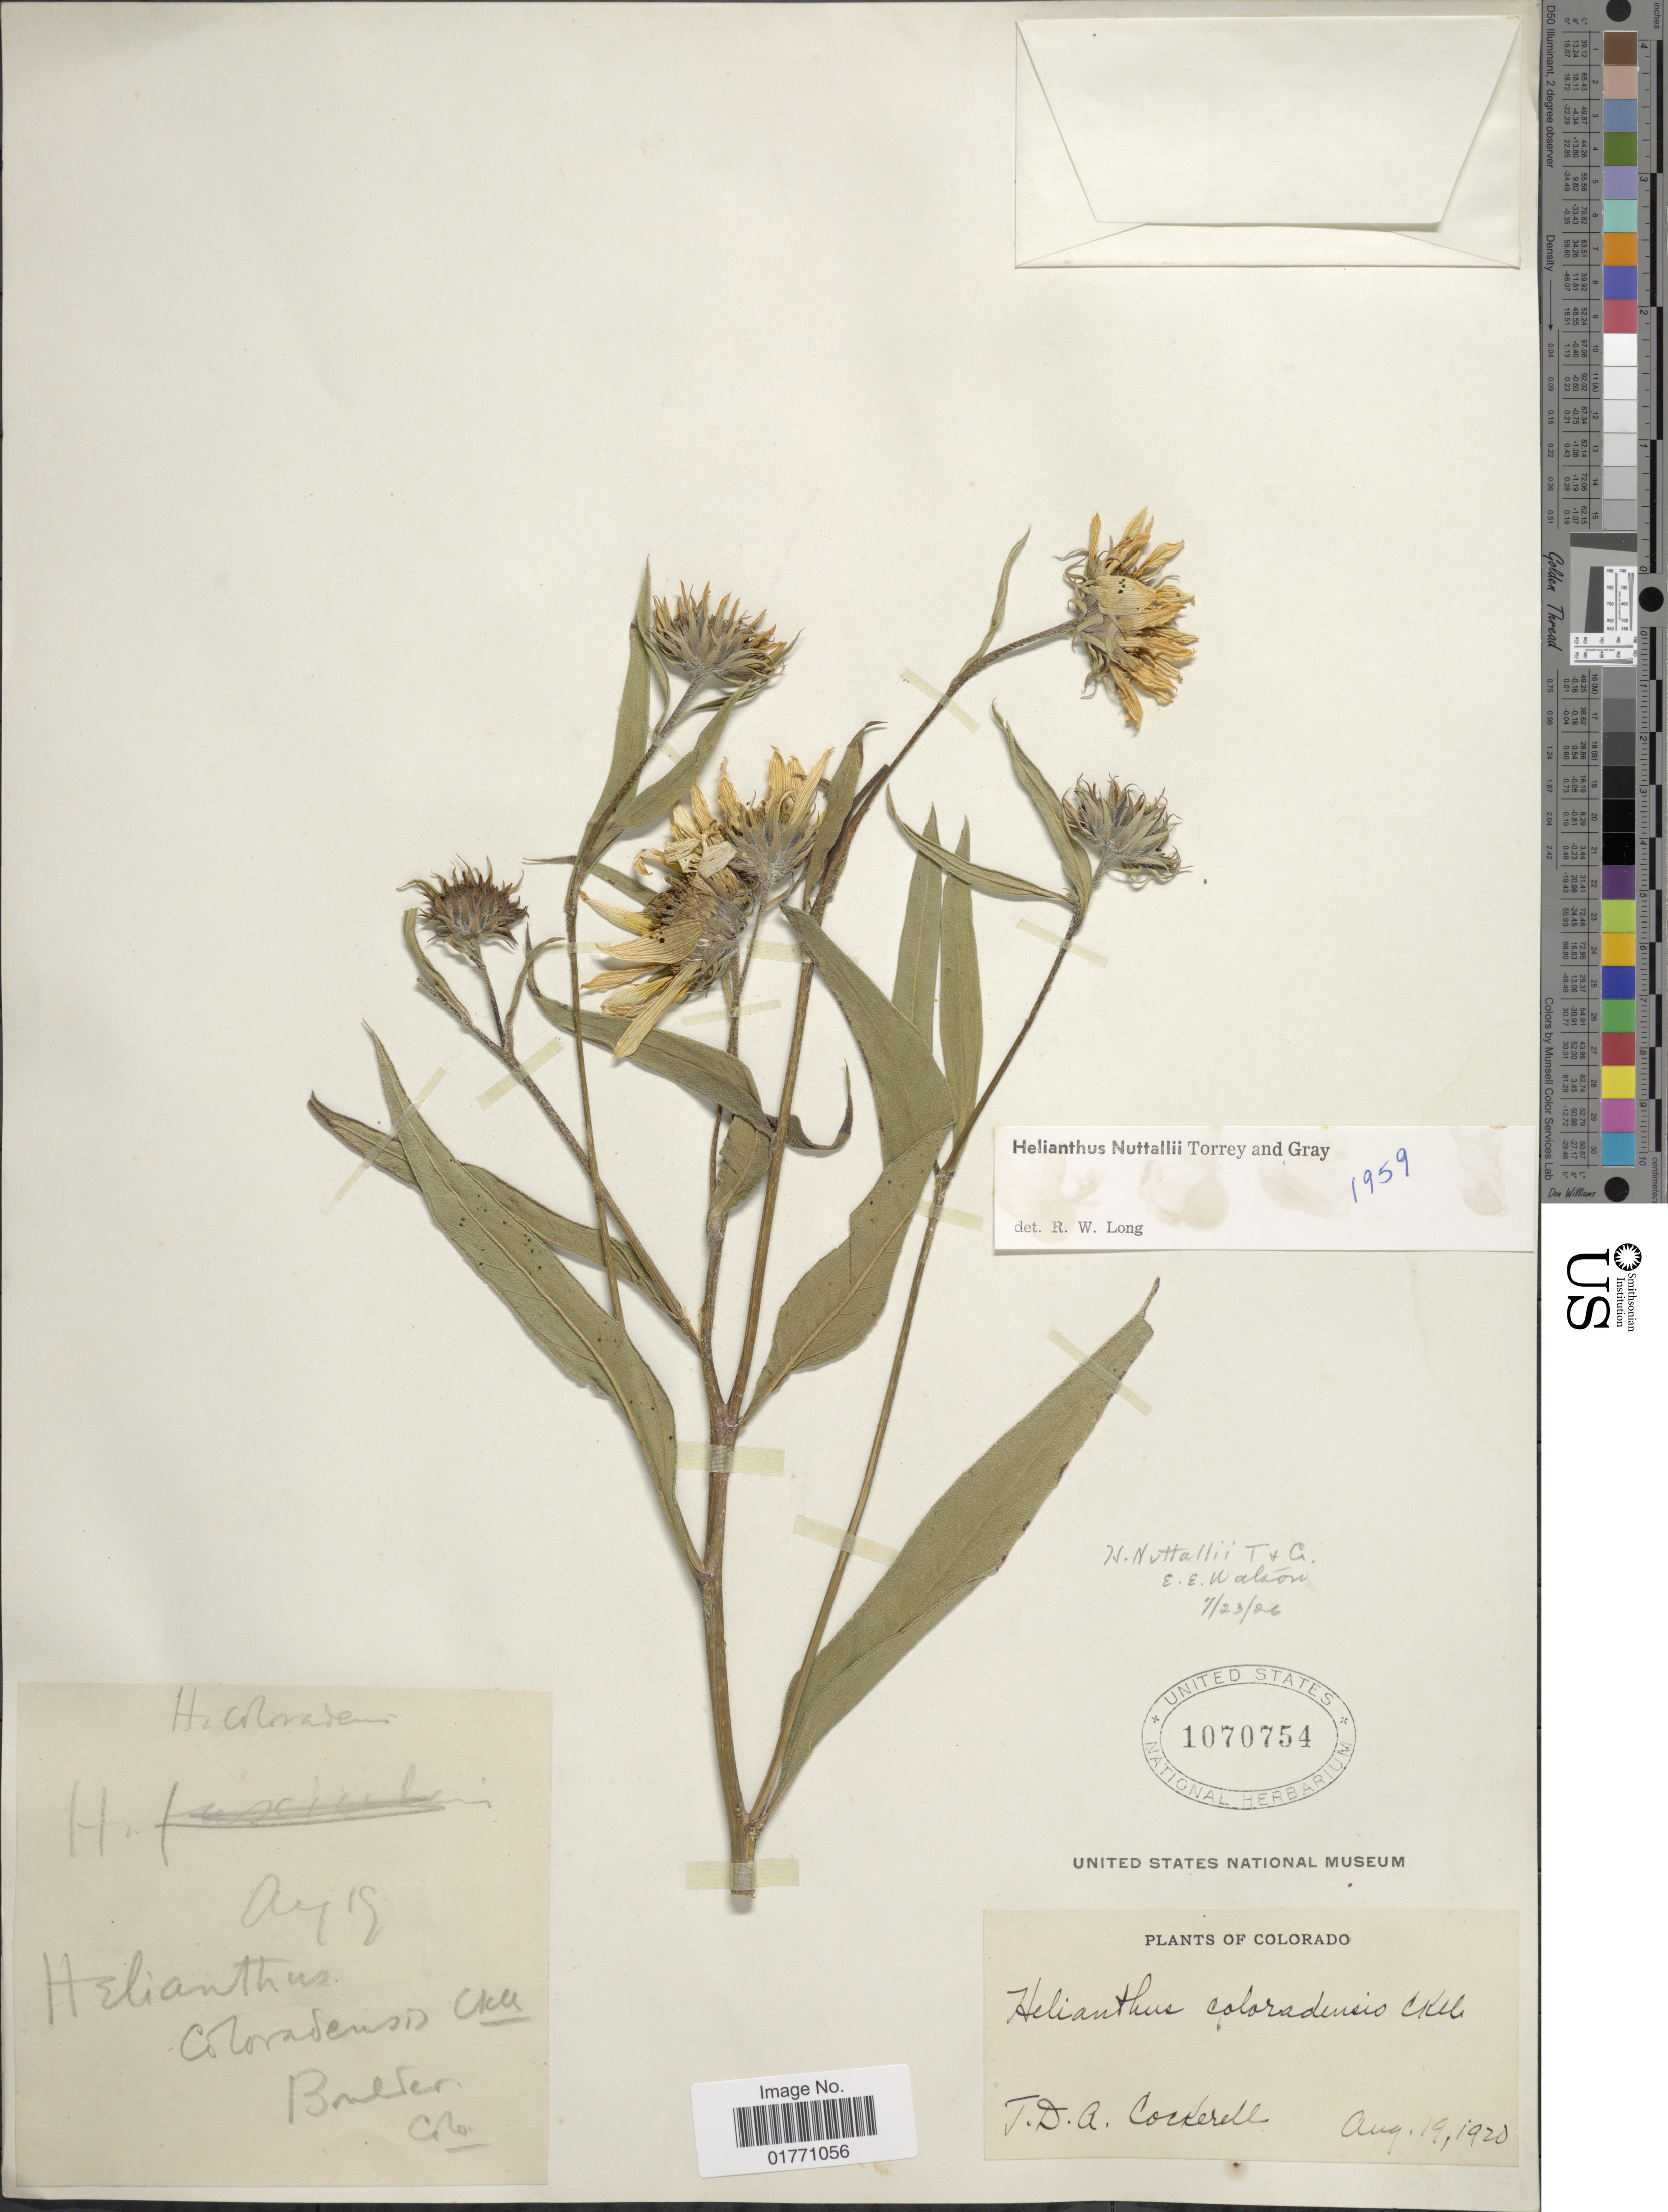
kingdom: Plantae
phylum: Tracheophyta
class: Magnoliopsida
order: Asterales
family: Asteraceae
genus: Helianthus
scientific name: Helianthus nuttallii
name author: Torr. & A. Gray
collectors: T. Cockerell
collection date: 1920-08-19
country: United States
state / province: Colorado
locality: Boulder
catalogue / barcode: US 1070754